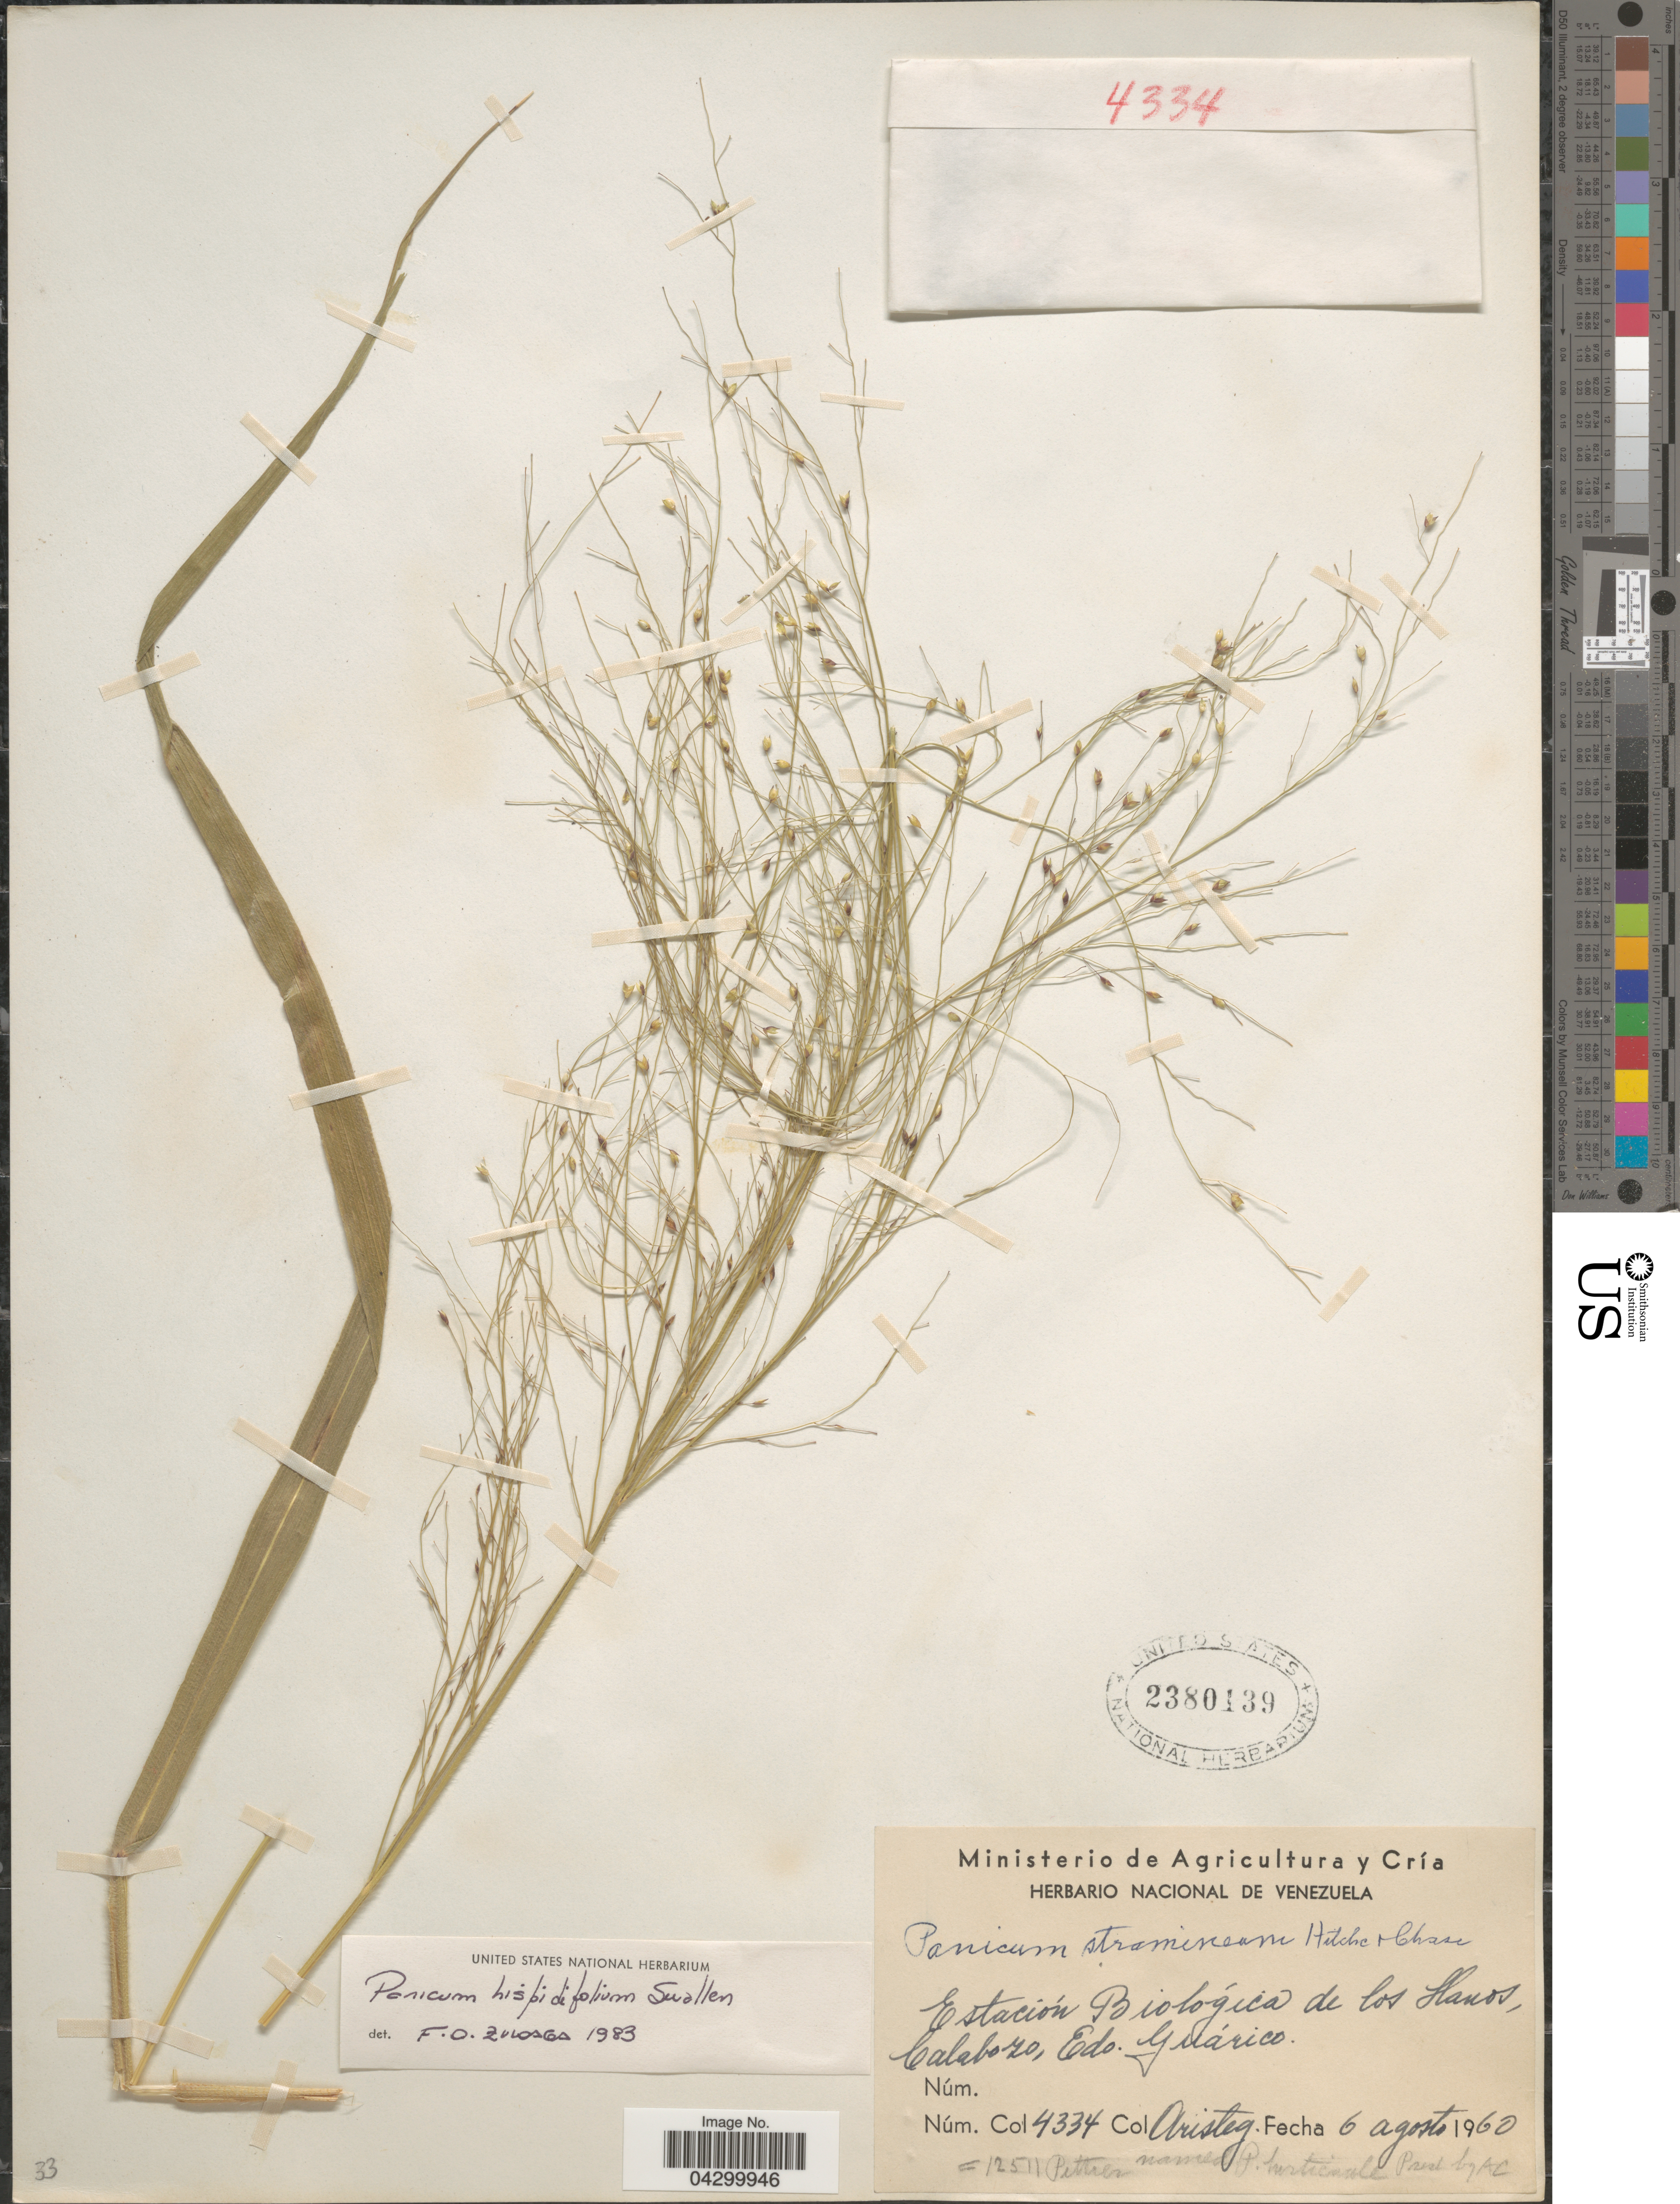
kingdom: Plantae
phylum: Tracheophyta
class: Liliopsida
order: Poales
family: Poaceae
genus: Panicum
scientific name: Panicum hispidifolium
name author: Swallen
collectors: L. Aristeguieta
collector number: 4334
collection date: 1960-08-06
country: Venezuela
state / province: Guarico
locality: Estación Biológica de los llanos, Calabozo, Edo. Guárico.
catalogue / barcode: US 2380139